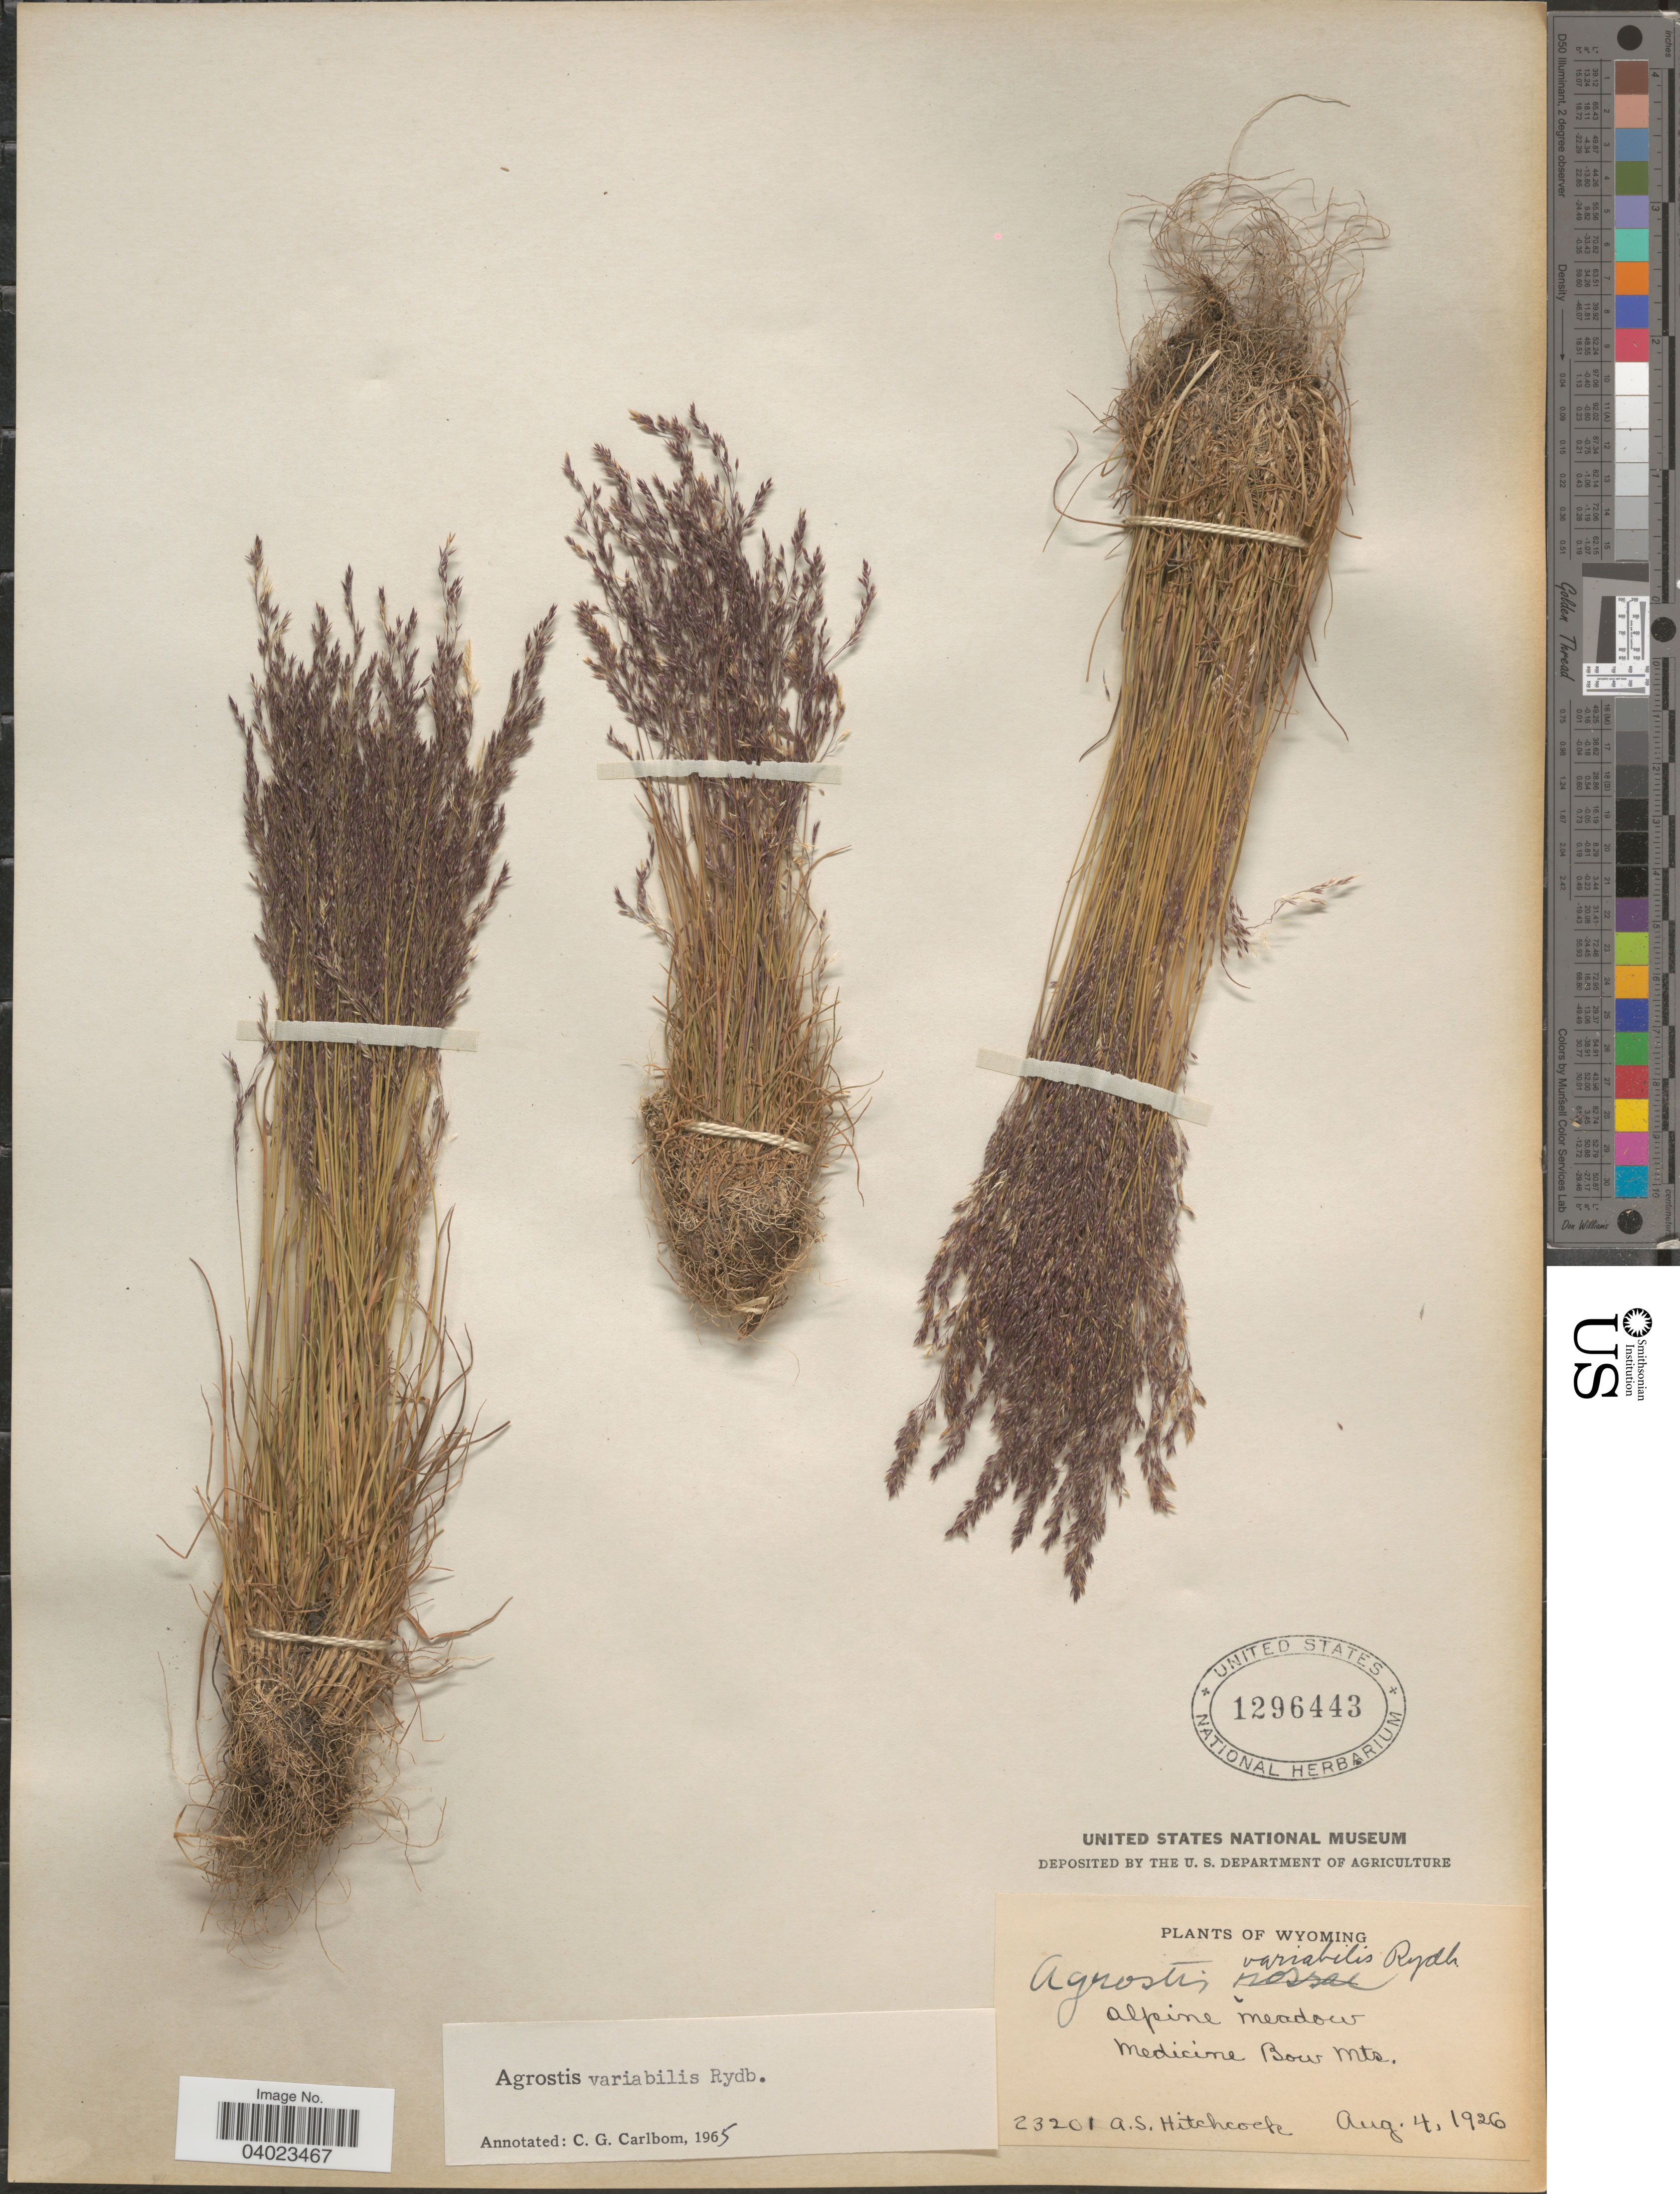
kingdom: Plantae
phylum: Tracheophyta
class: Liliopsida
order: Poales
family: Poaceae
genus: Agrostis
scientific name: Agrostis variabilis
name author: Rydb.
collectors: A. S. Hitchcock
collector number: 23201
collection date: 1926-08-04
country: United States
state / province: Wyoming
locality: Medicine Bow Mts.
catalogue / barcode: US 1296443